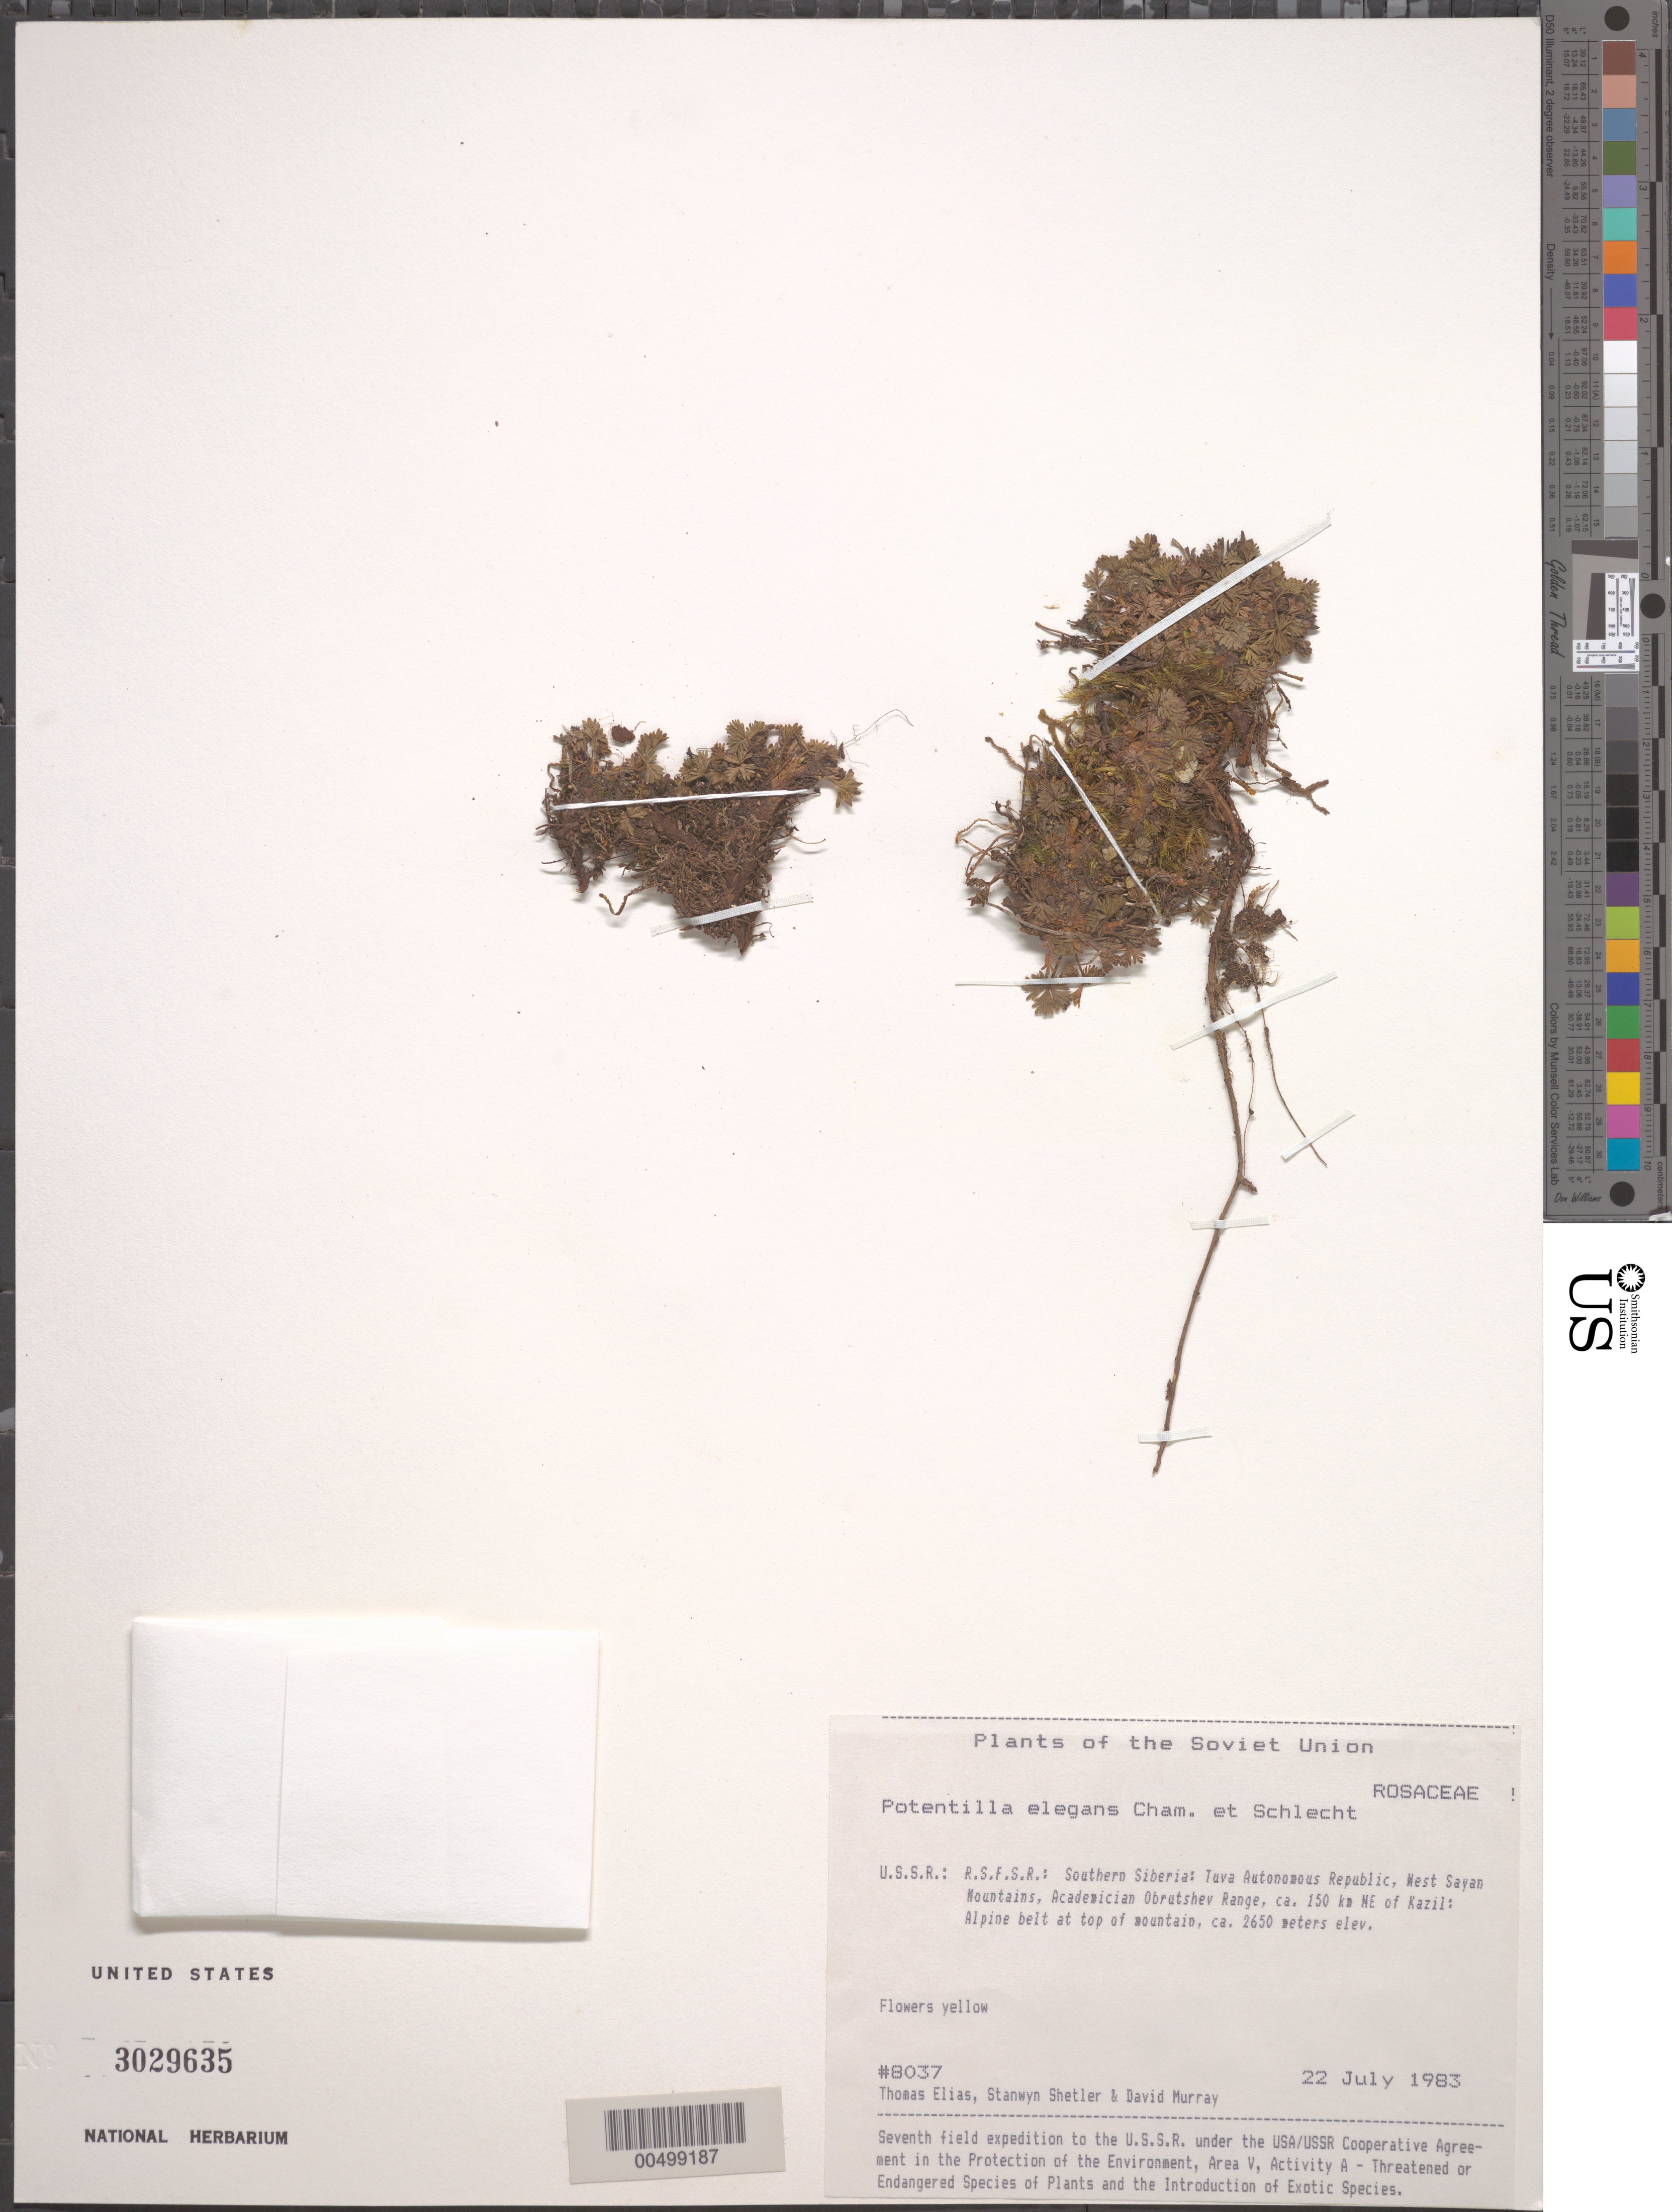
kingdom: Plantae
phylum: Tracheophyta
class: Magnoliopsida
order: Rosales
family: Rosaceae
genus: Potentilla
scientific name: Potentilla elegans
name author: Cham. & Schltr.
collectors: T. Elias, S. Shetler & D. F. Murray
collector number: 8037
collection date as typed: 22 Jul 1983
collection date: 1983-07-22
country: Russian Federation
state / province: Tuva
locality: West Sayan Mountains, Academician Obrutshev Range, ca. 150 km NE of Kazil [Kyzyl]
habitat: alpine belt at top of mountain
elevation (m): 2650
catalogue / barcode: US 3029635